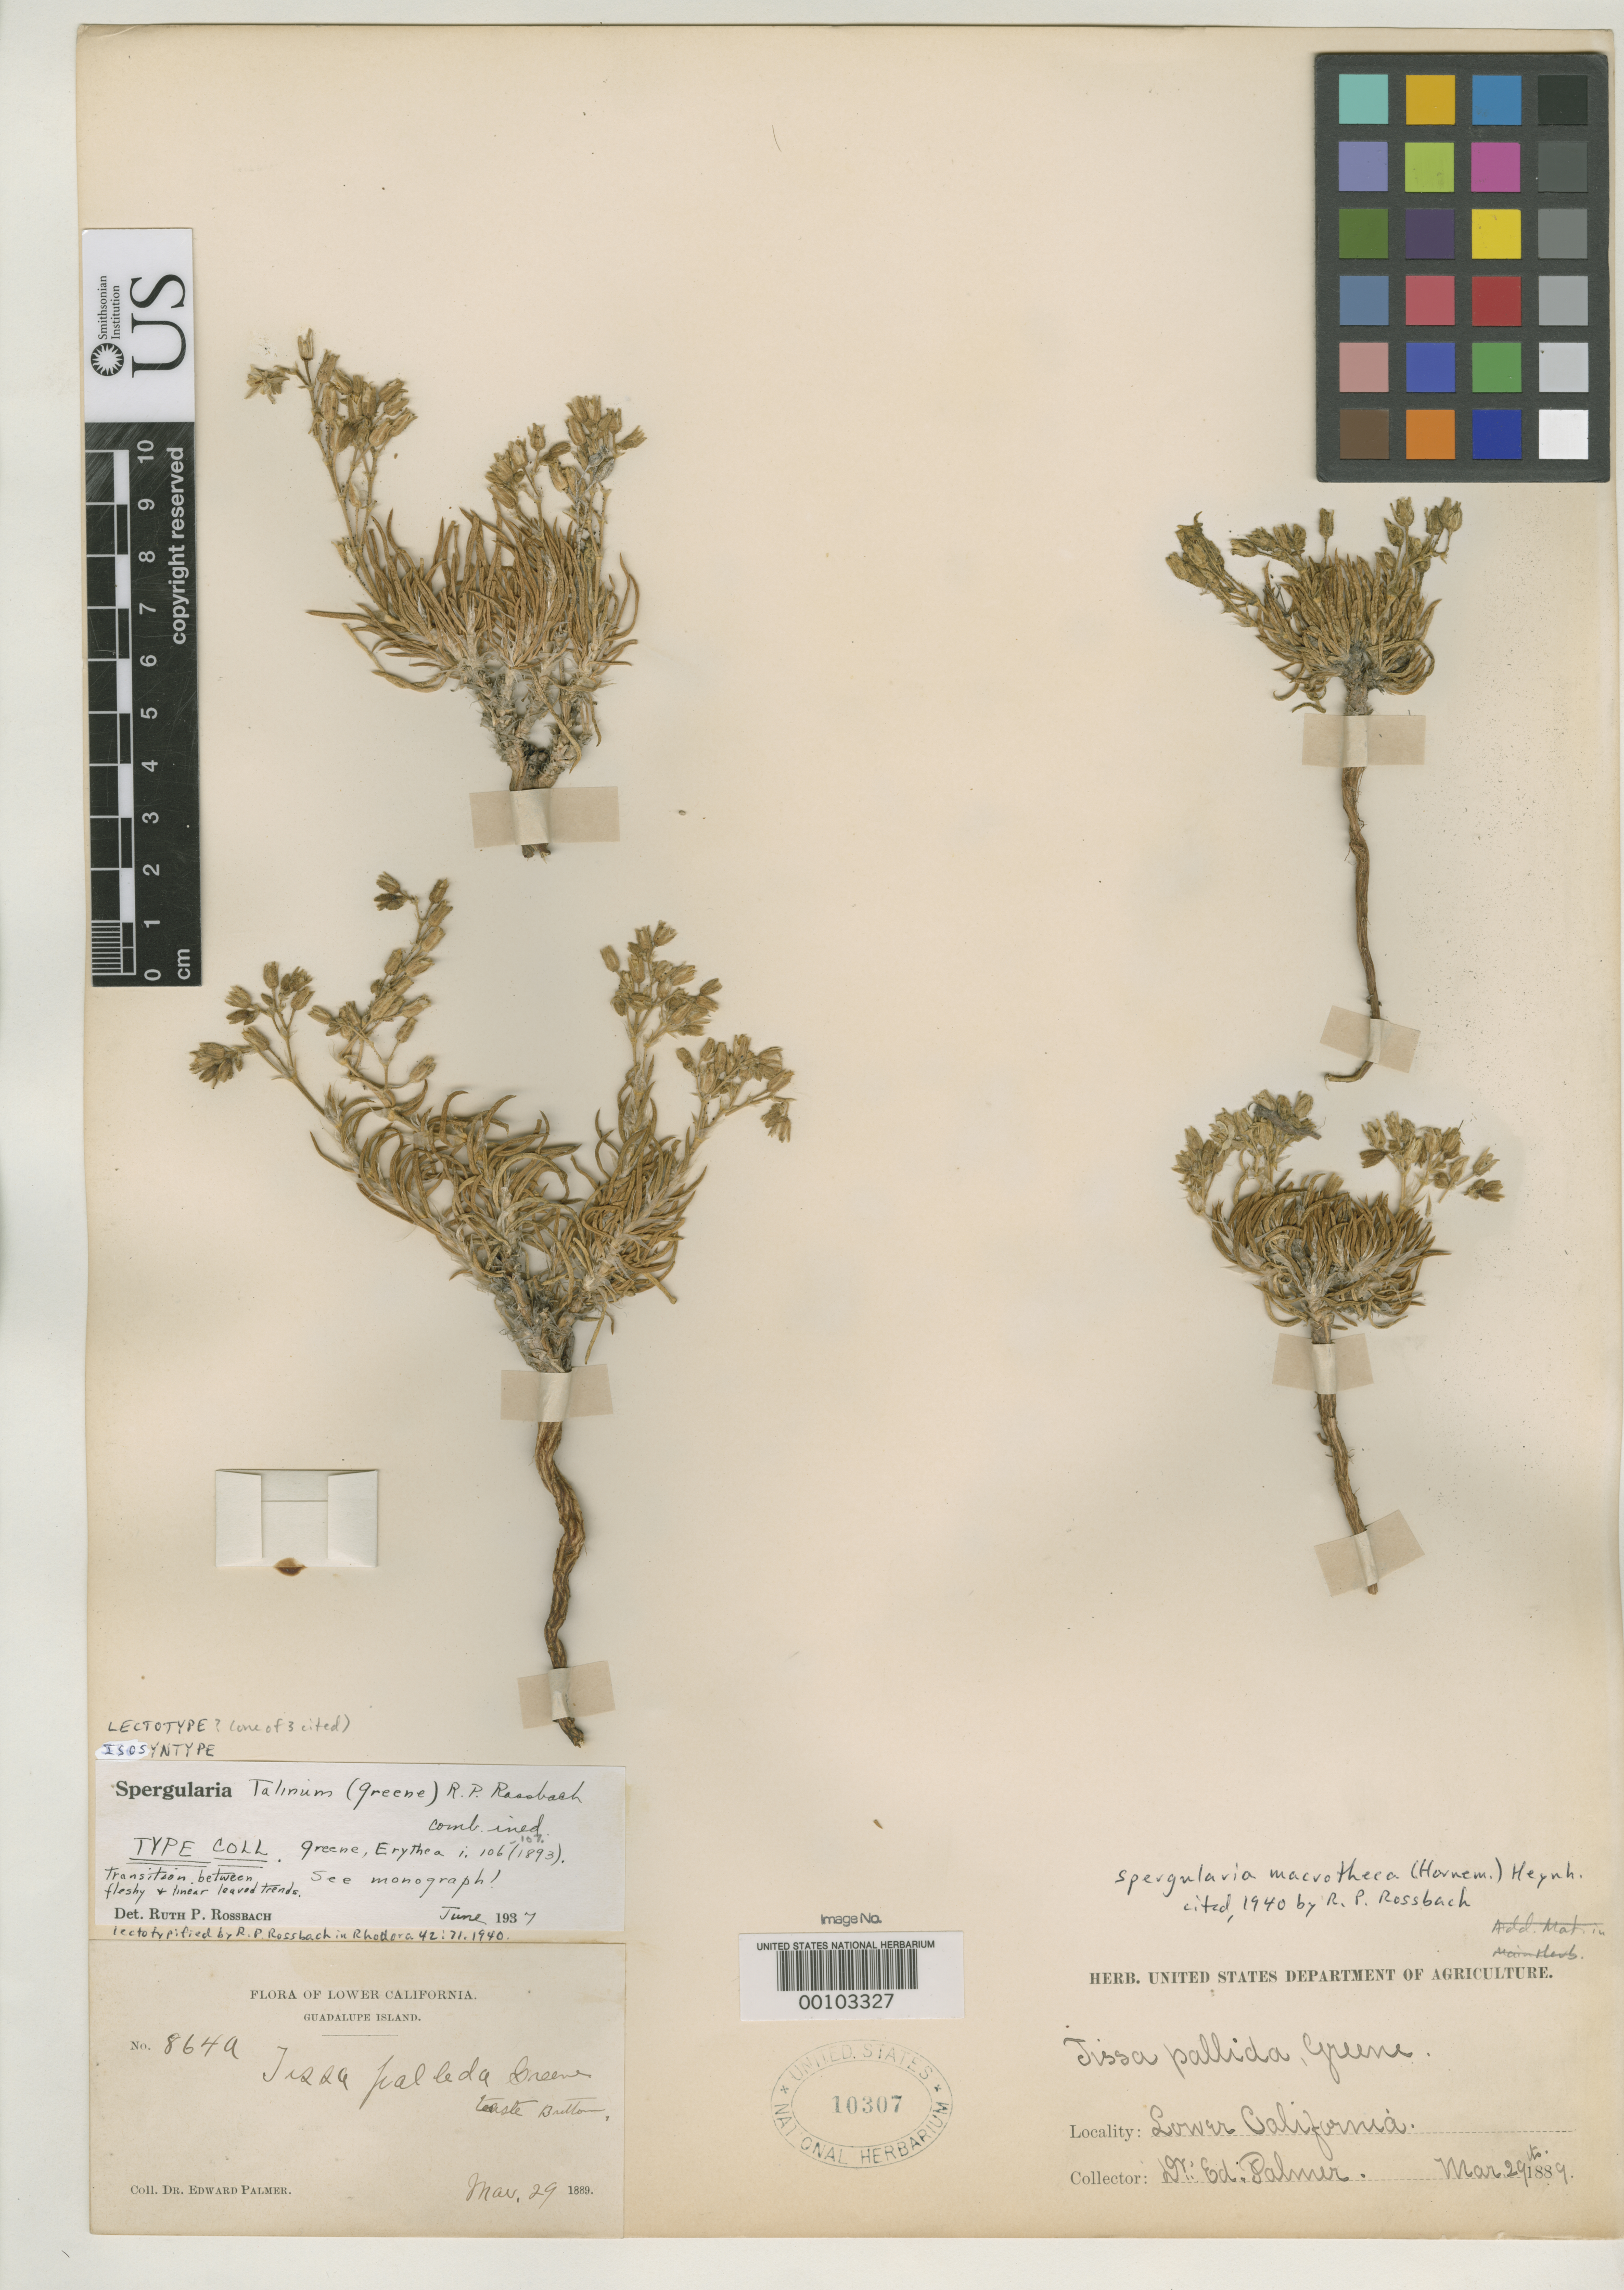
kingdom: Plantae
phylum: Tracheophyta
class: Magnoliopsida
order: Caryophyllales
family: Caryophyllaceae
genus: Tissa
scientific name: Tissa talinum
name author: Greene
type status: Lectotype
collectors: E. Palmer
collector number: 864a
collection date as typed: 29 Mar 1889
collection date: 1889-03-29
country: Mexico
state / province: Baja California Norte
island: Guadalupe Island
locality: Guadalupe Island.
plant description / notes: Annotated by R.P. Rossbach as "Spergularia Talinum (Greene) R.P. Rossbach comb. ined." Combination apparently unpublished, currently accepted name as cited by R.P. Rossbach, Rhodora 42: 70-71 (1940).; Rossbach cites Palmer 864a as "type collection" with duplicates at 3 herbaria; second-step lectotypification still required.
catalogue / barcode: US 10307